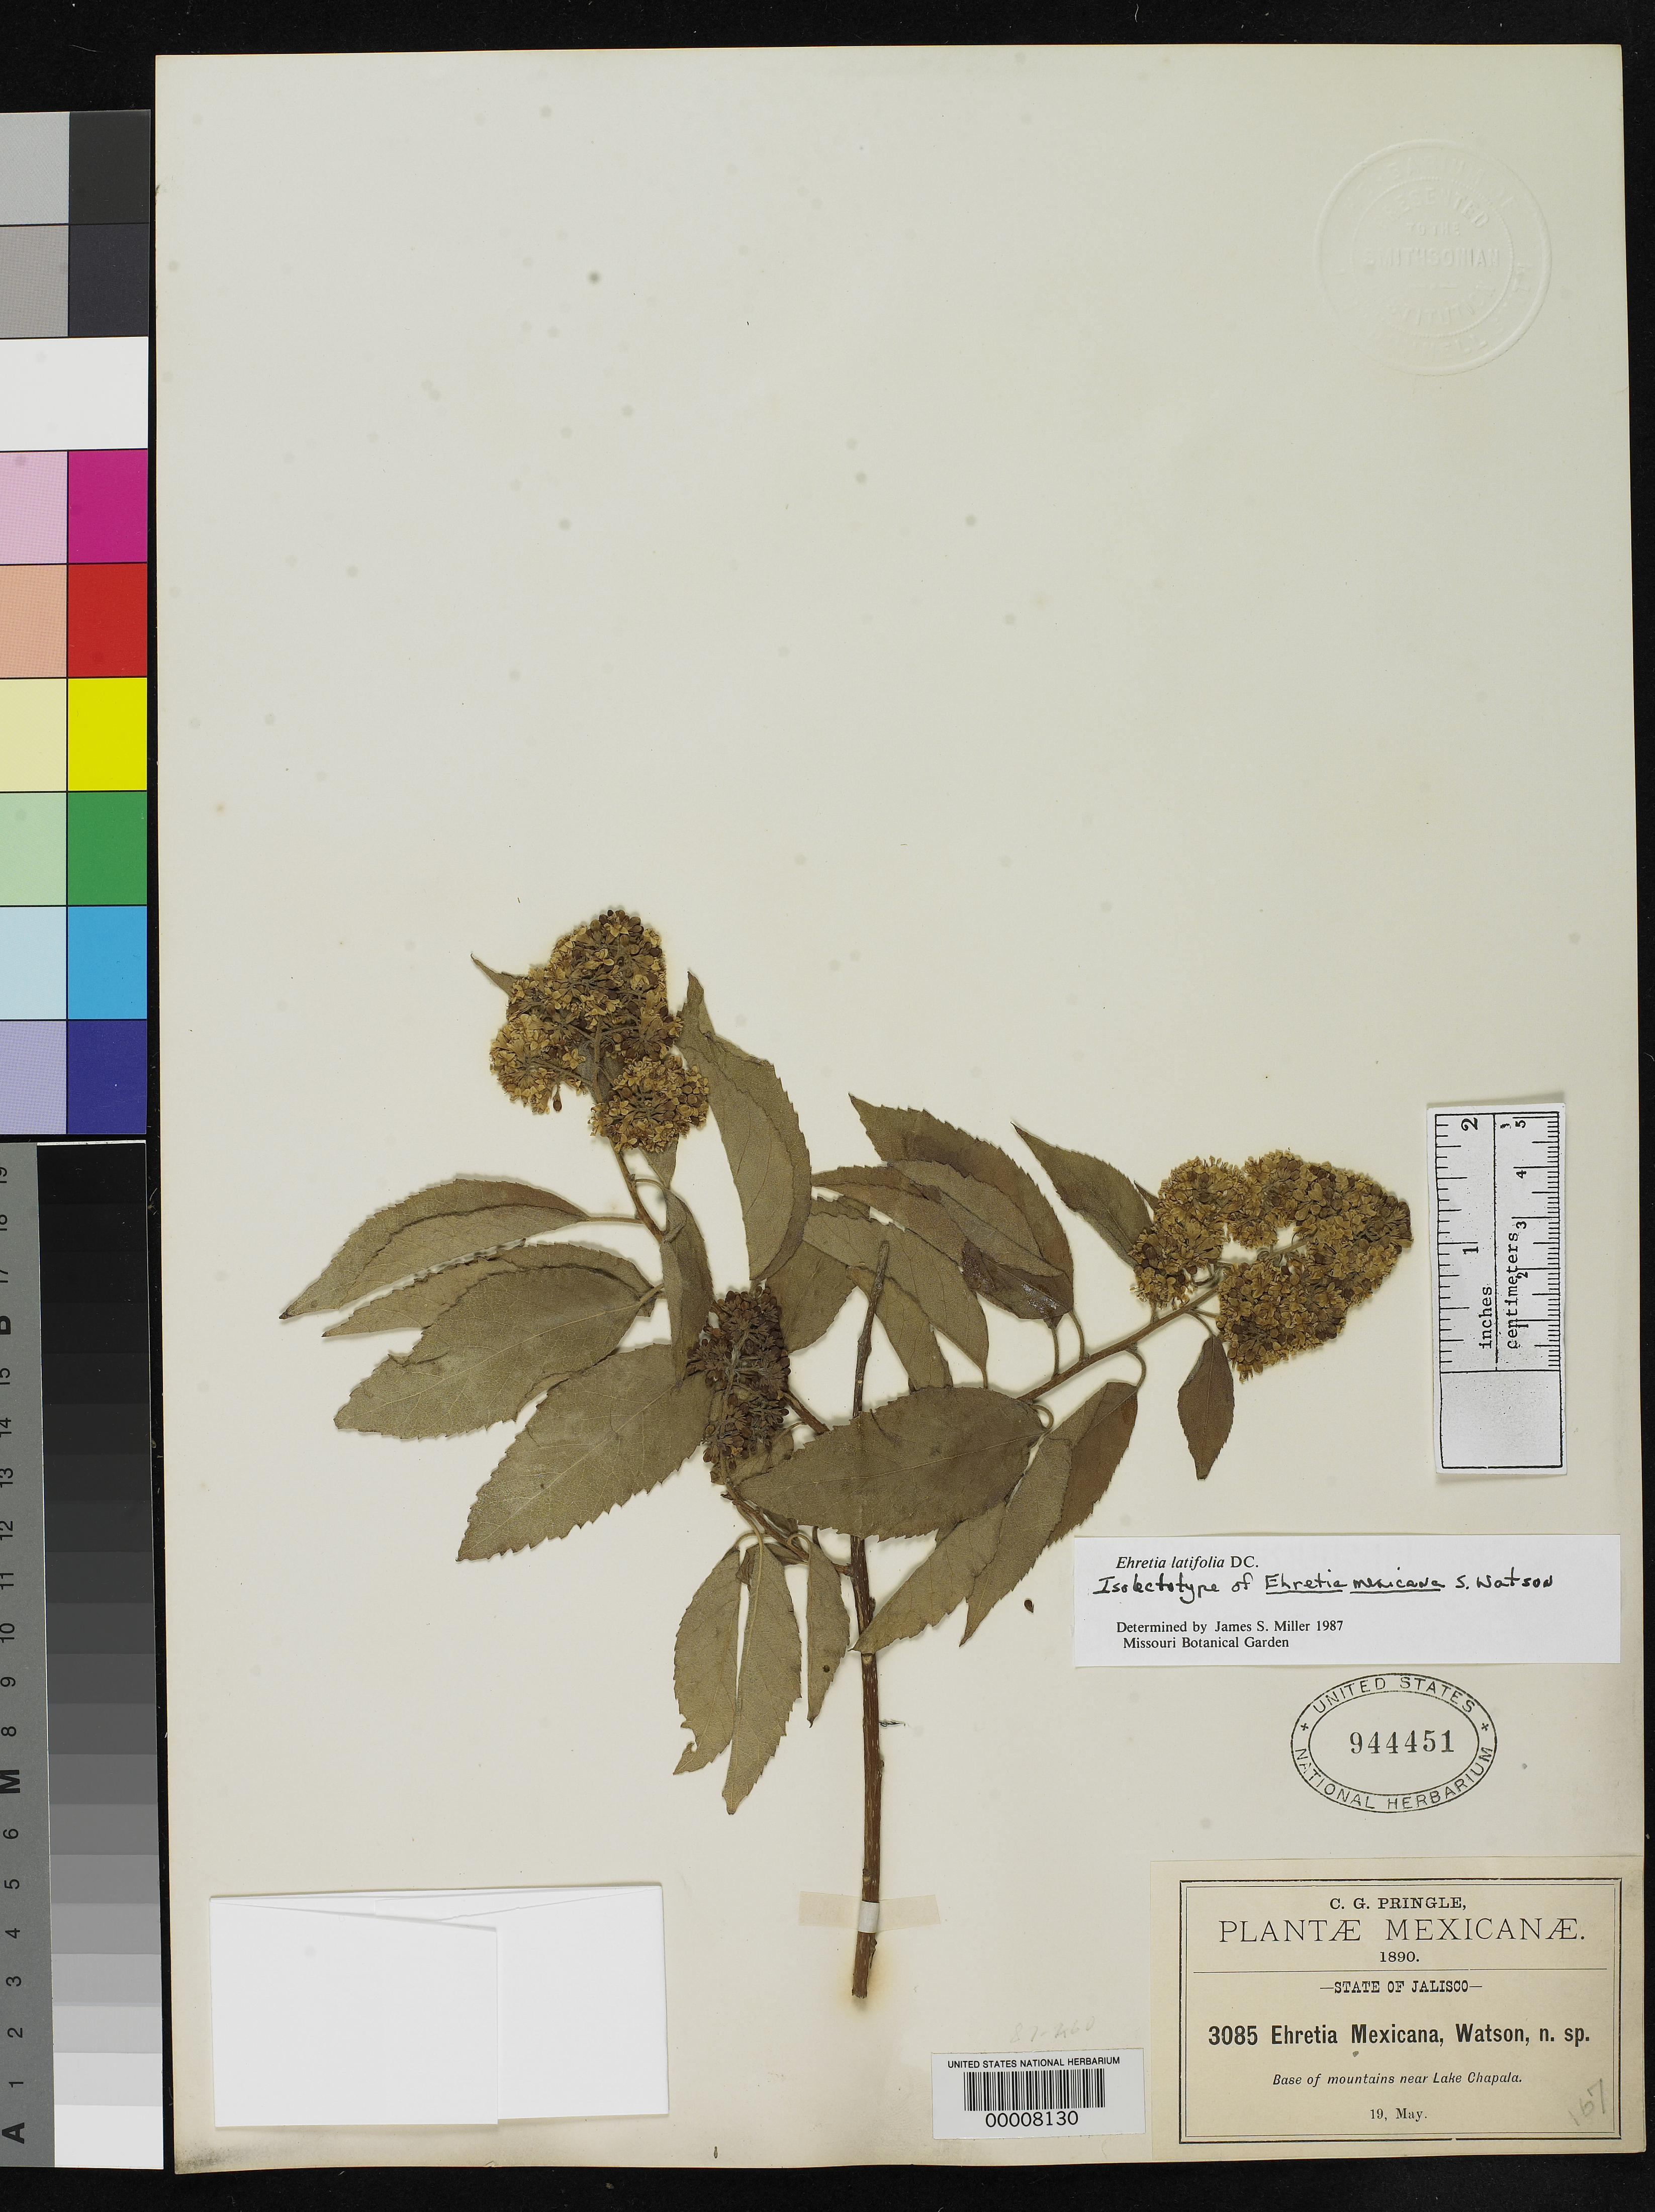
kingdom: Plantae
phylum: Tracheophyta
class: Magnoliopsida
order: Boraginales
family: Ehretiaceae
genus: Ehretia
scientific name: Ehretia mexicana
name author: S. Watson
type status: Isolectotype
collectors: C. G. Pringle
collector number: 3085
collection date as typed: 19 May 1890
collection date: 1890-05-19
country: Mexico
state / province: Jalisco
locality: Base of mountains near Lake Chapala.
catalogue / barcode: US 944451